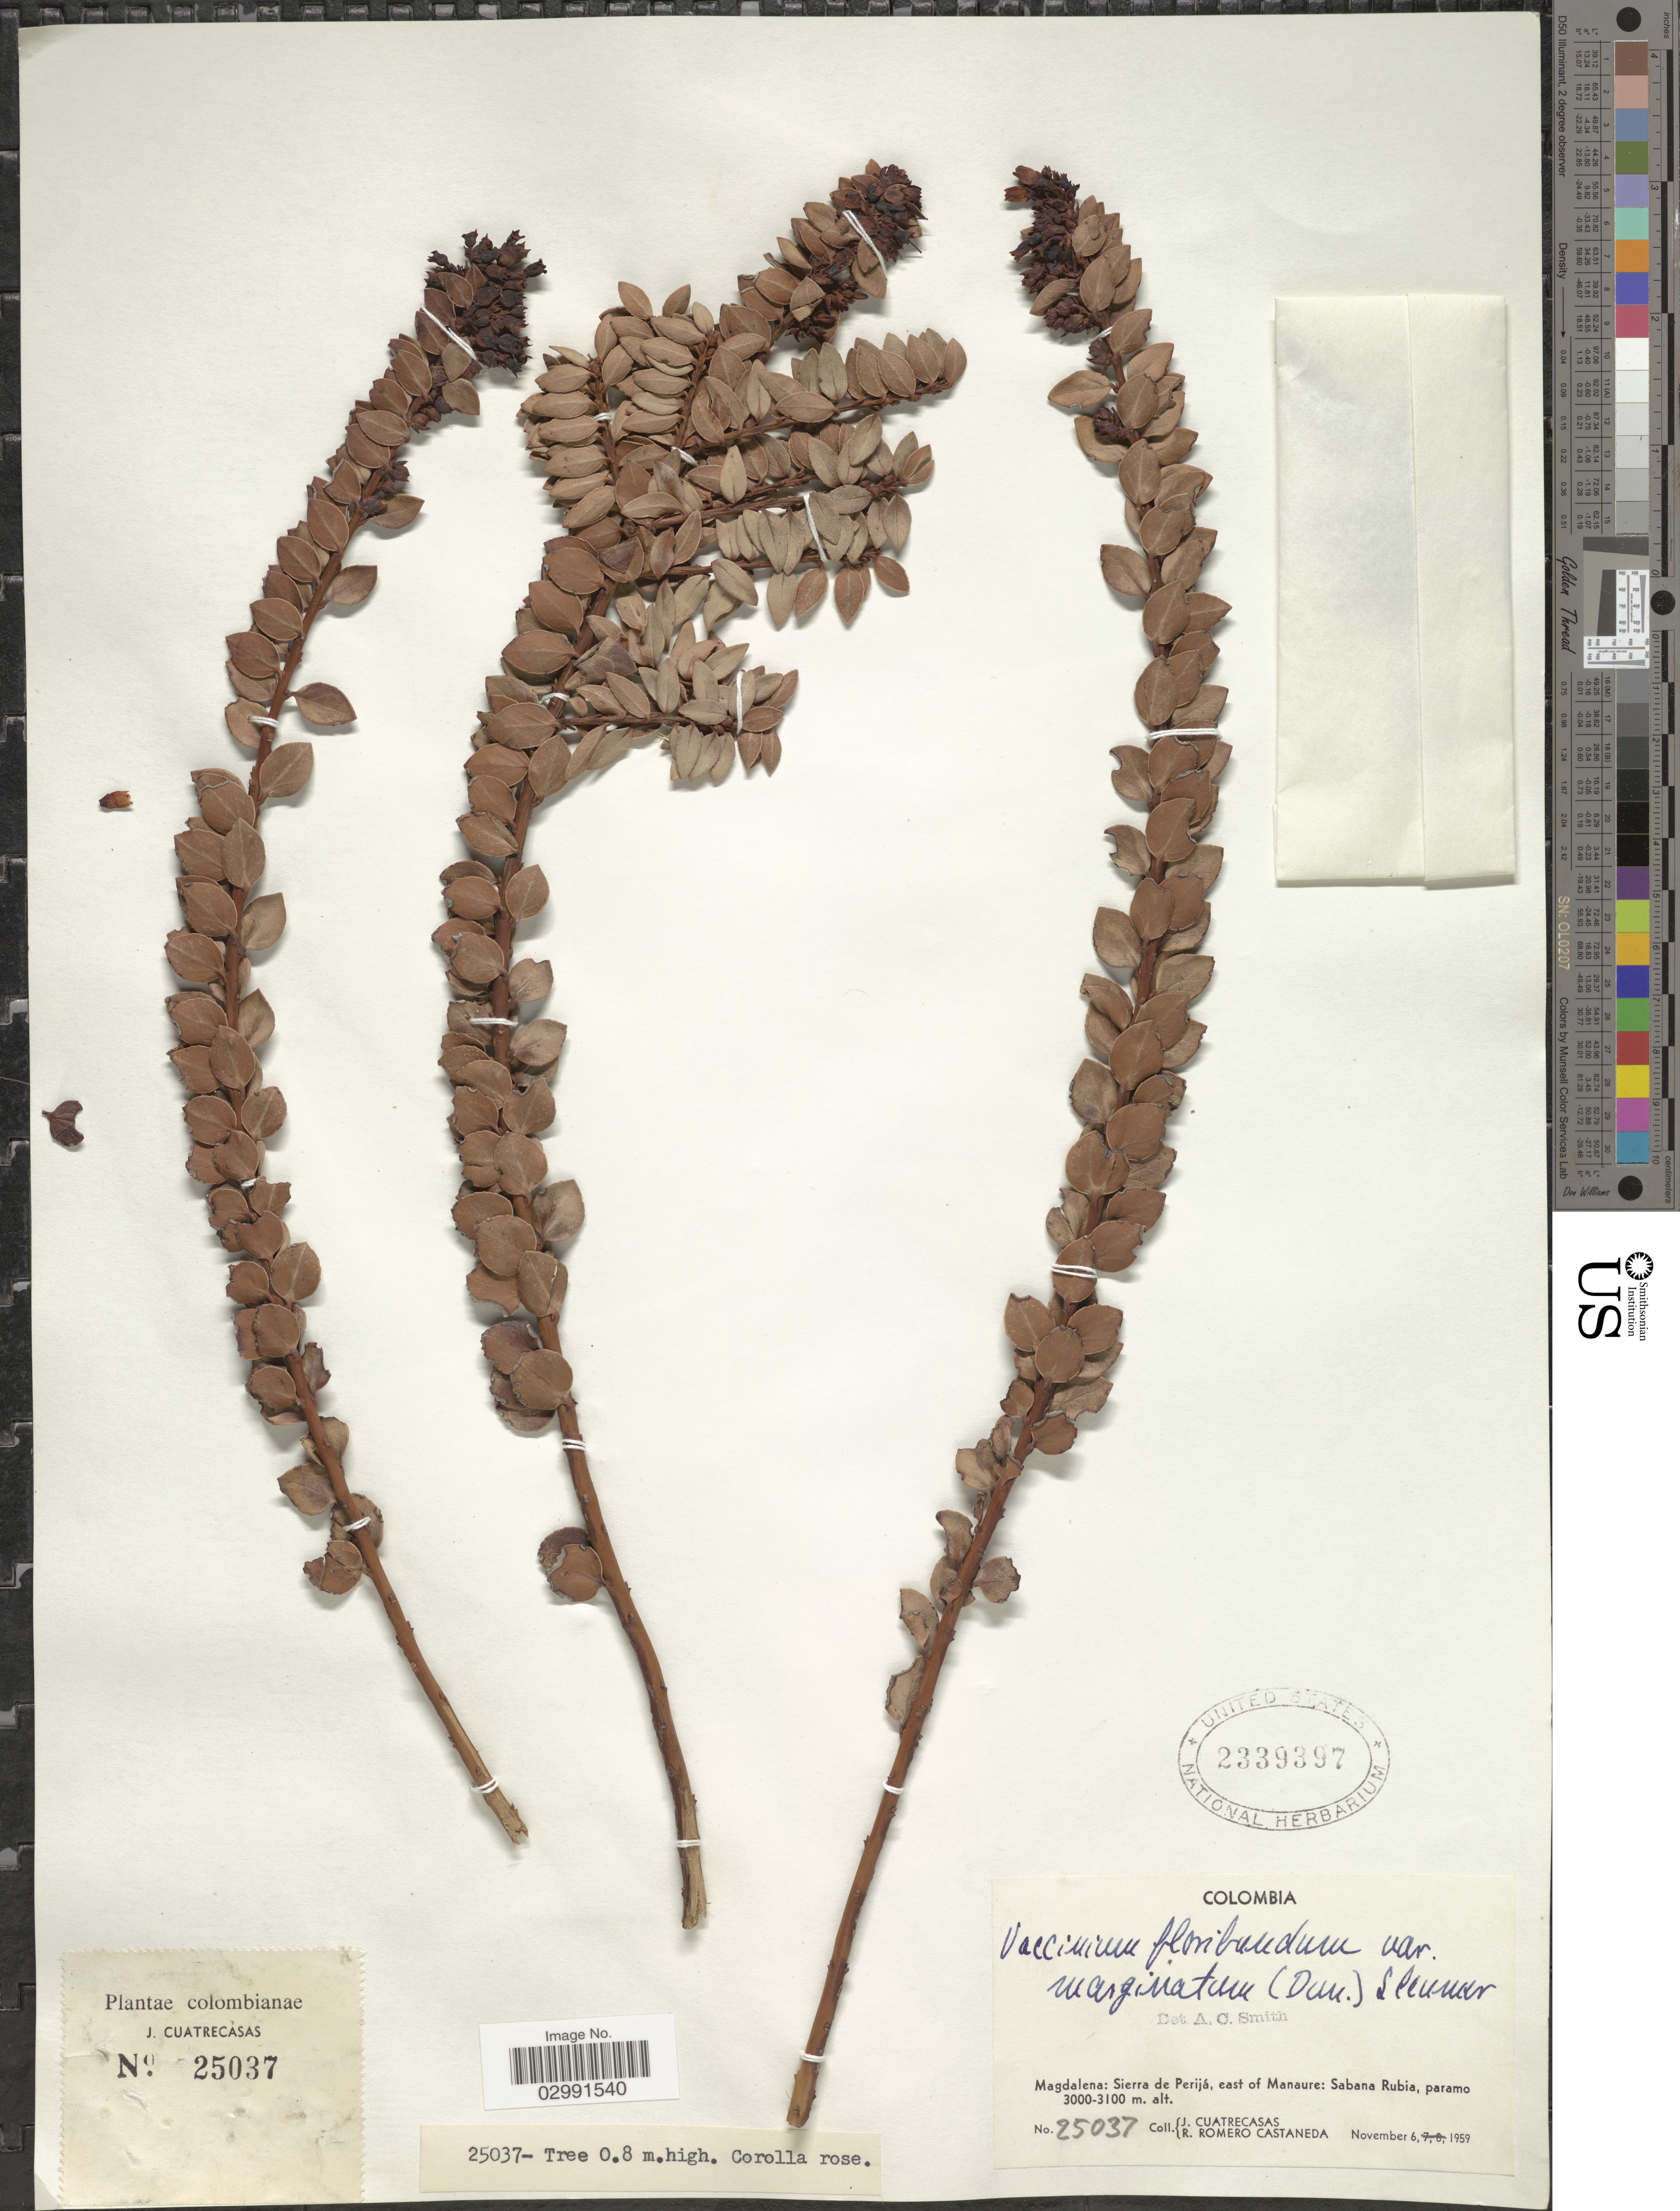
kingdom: Plantae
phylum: Tracheophyta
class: Magnoliopsida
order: Ericales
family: Ericaceae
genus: Vaccinium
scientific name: Vaccinium floribundum var. marginatum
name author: Kunth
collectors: J. Cuatrecasas & R. Romero Castañeda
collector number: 25037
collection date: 1959-11-06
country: Colombia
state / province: Magdalena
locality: Sierra de Perijá, east of Manaure: Sabana Rubia, paramo.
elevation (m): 3000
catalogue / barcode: US 2339397